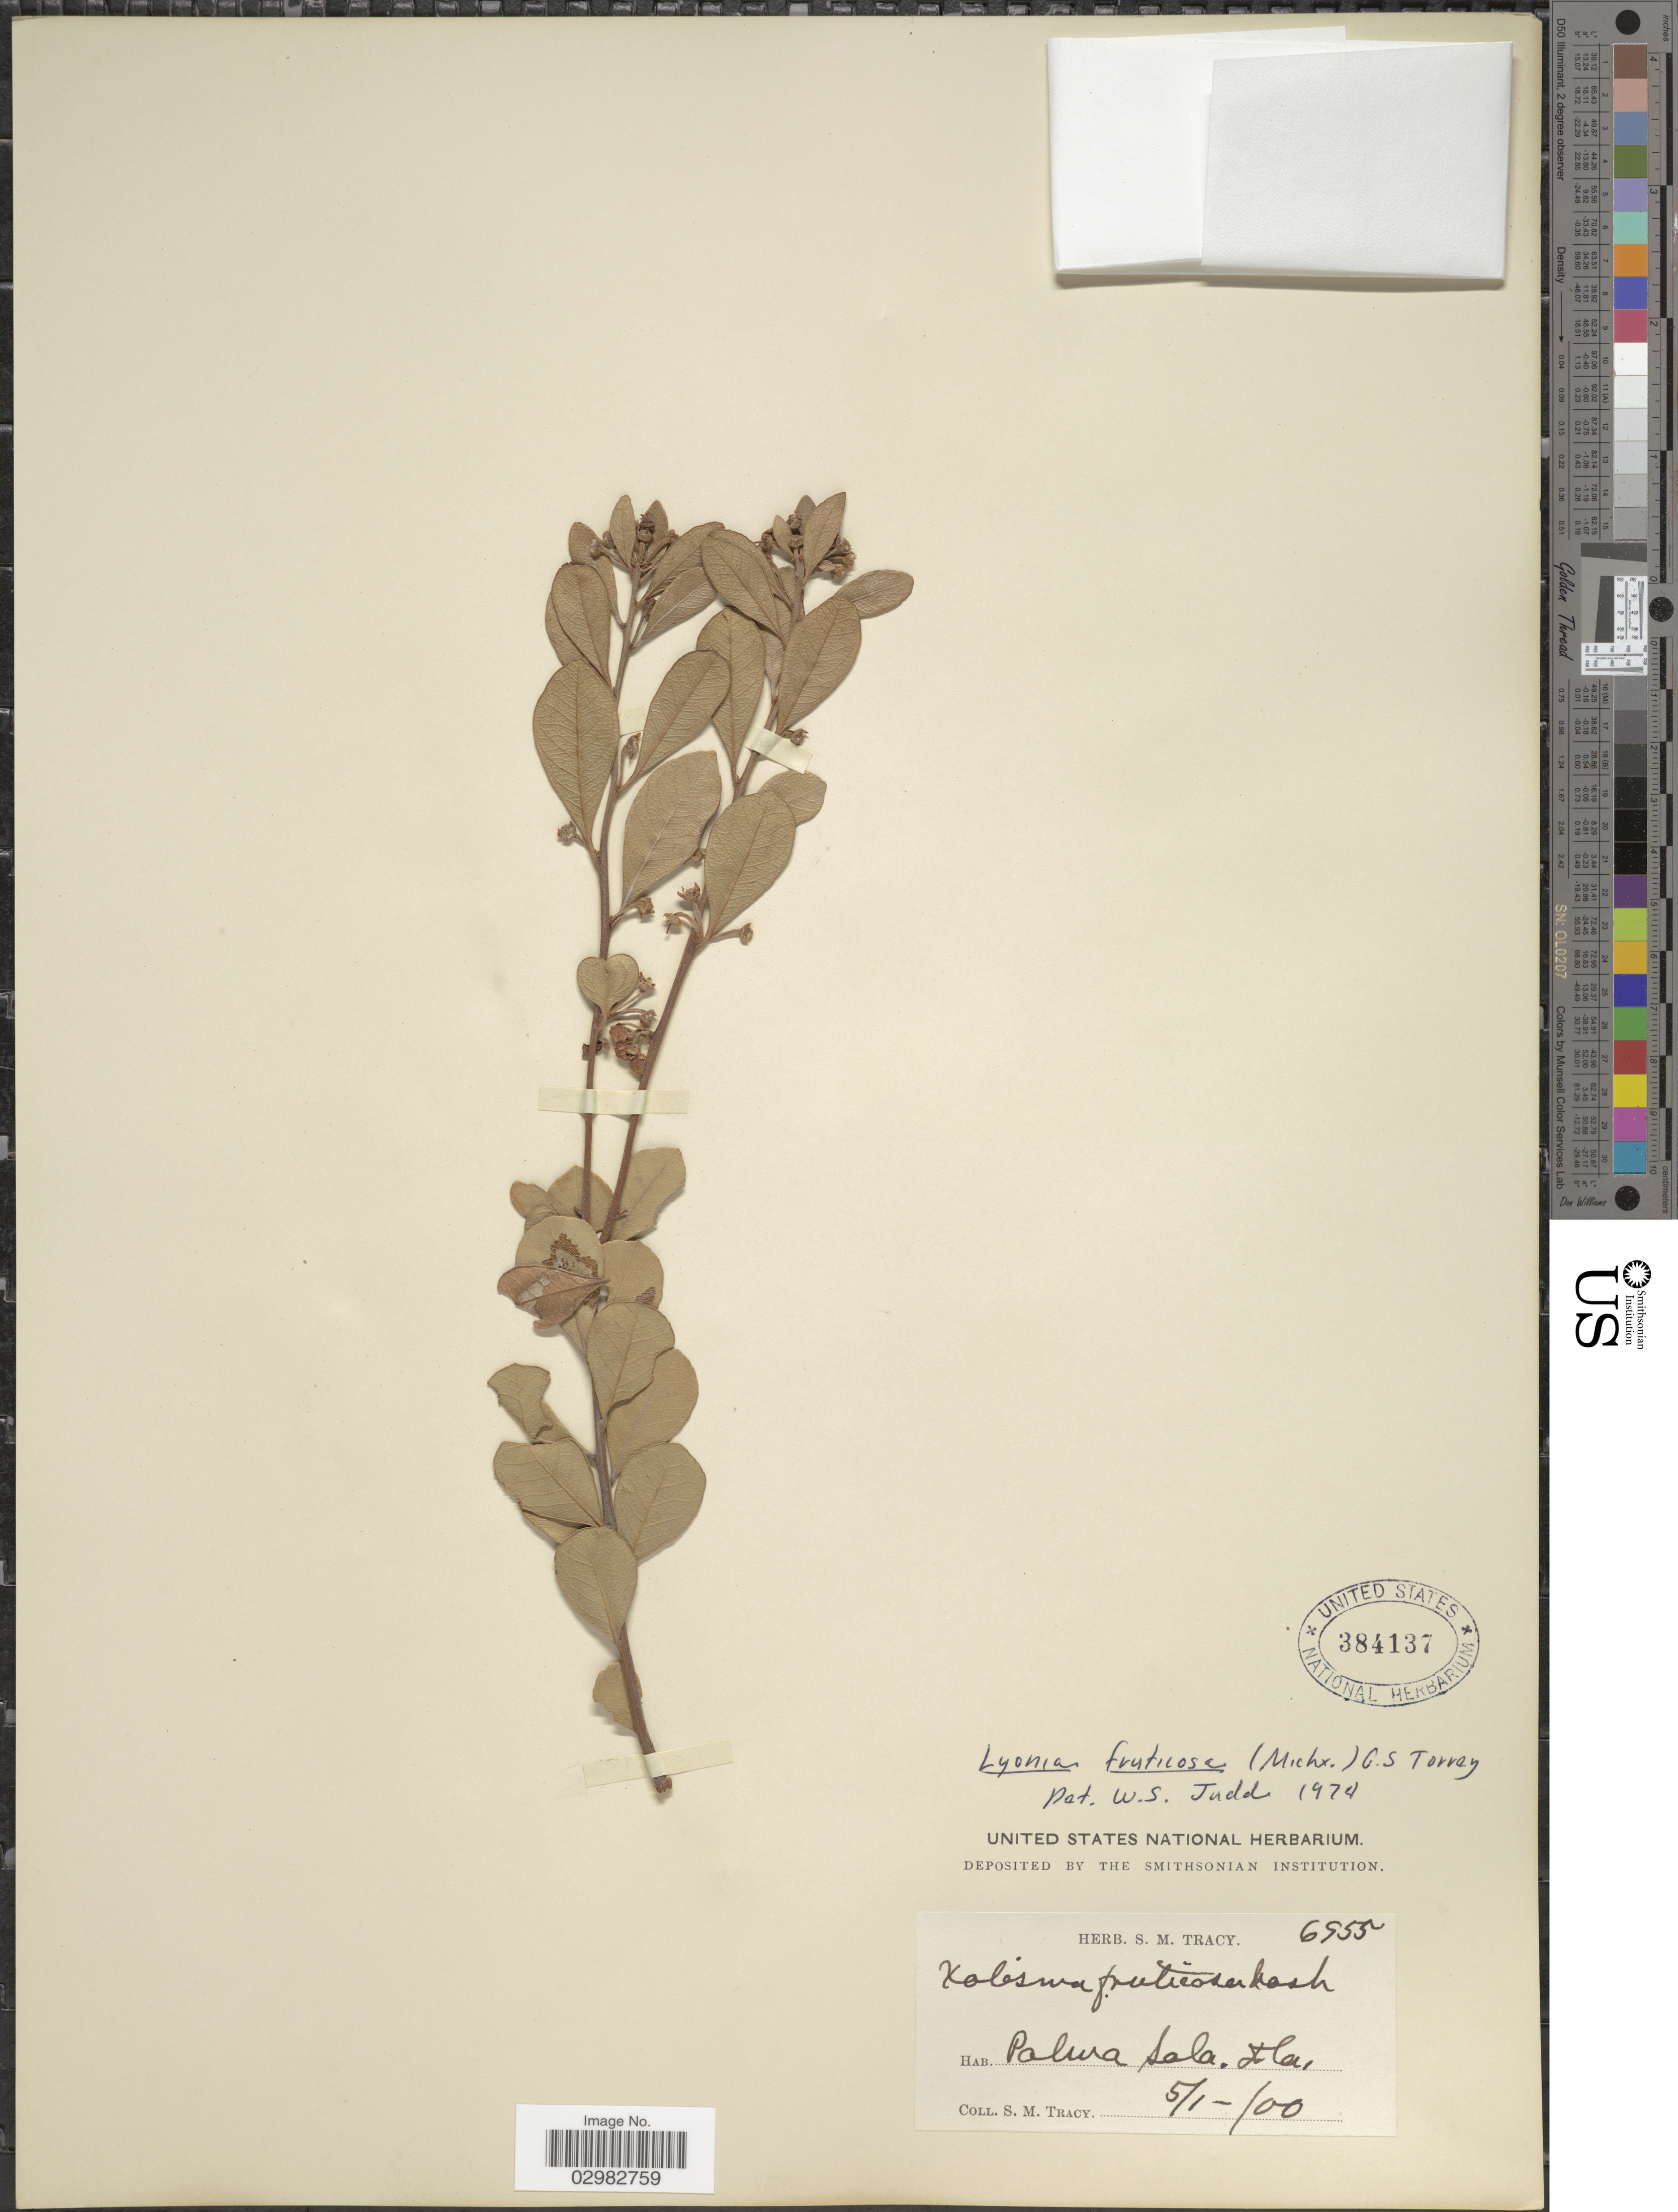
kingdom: Plantae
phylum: Tracheophyta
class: Magnoliopsida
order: Ericales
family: Ericaceae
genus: Lyonia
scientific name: Lyonia fruticosa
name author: (Michx.) G.S. Torr.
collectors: S. M. Tracy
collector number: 6955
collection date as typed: Transcribed d/m/y: 1/5/0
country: United States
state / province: Florida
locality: Palma Sola.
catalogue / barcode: US 384137